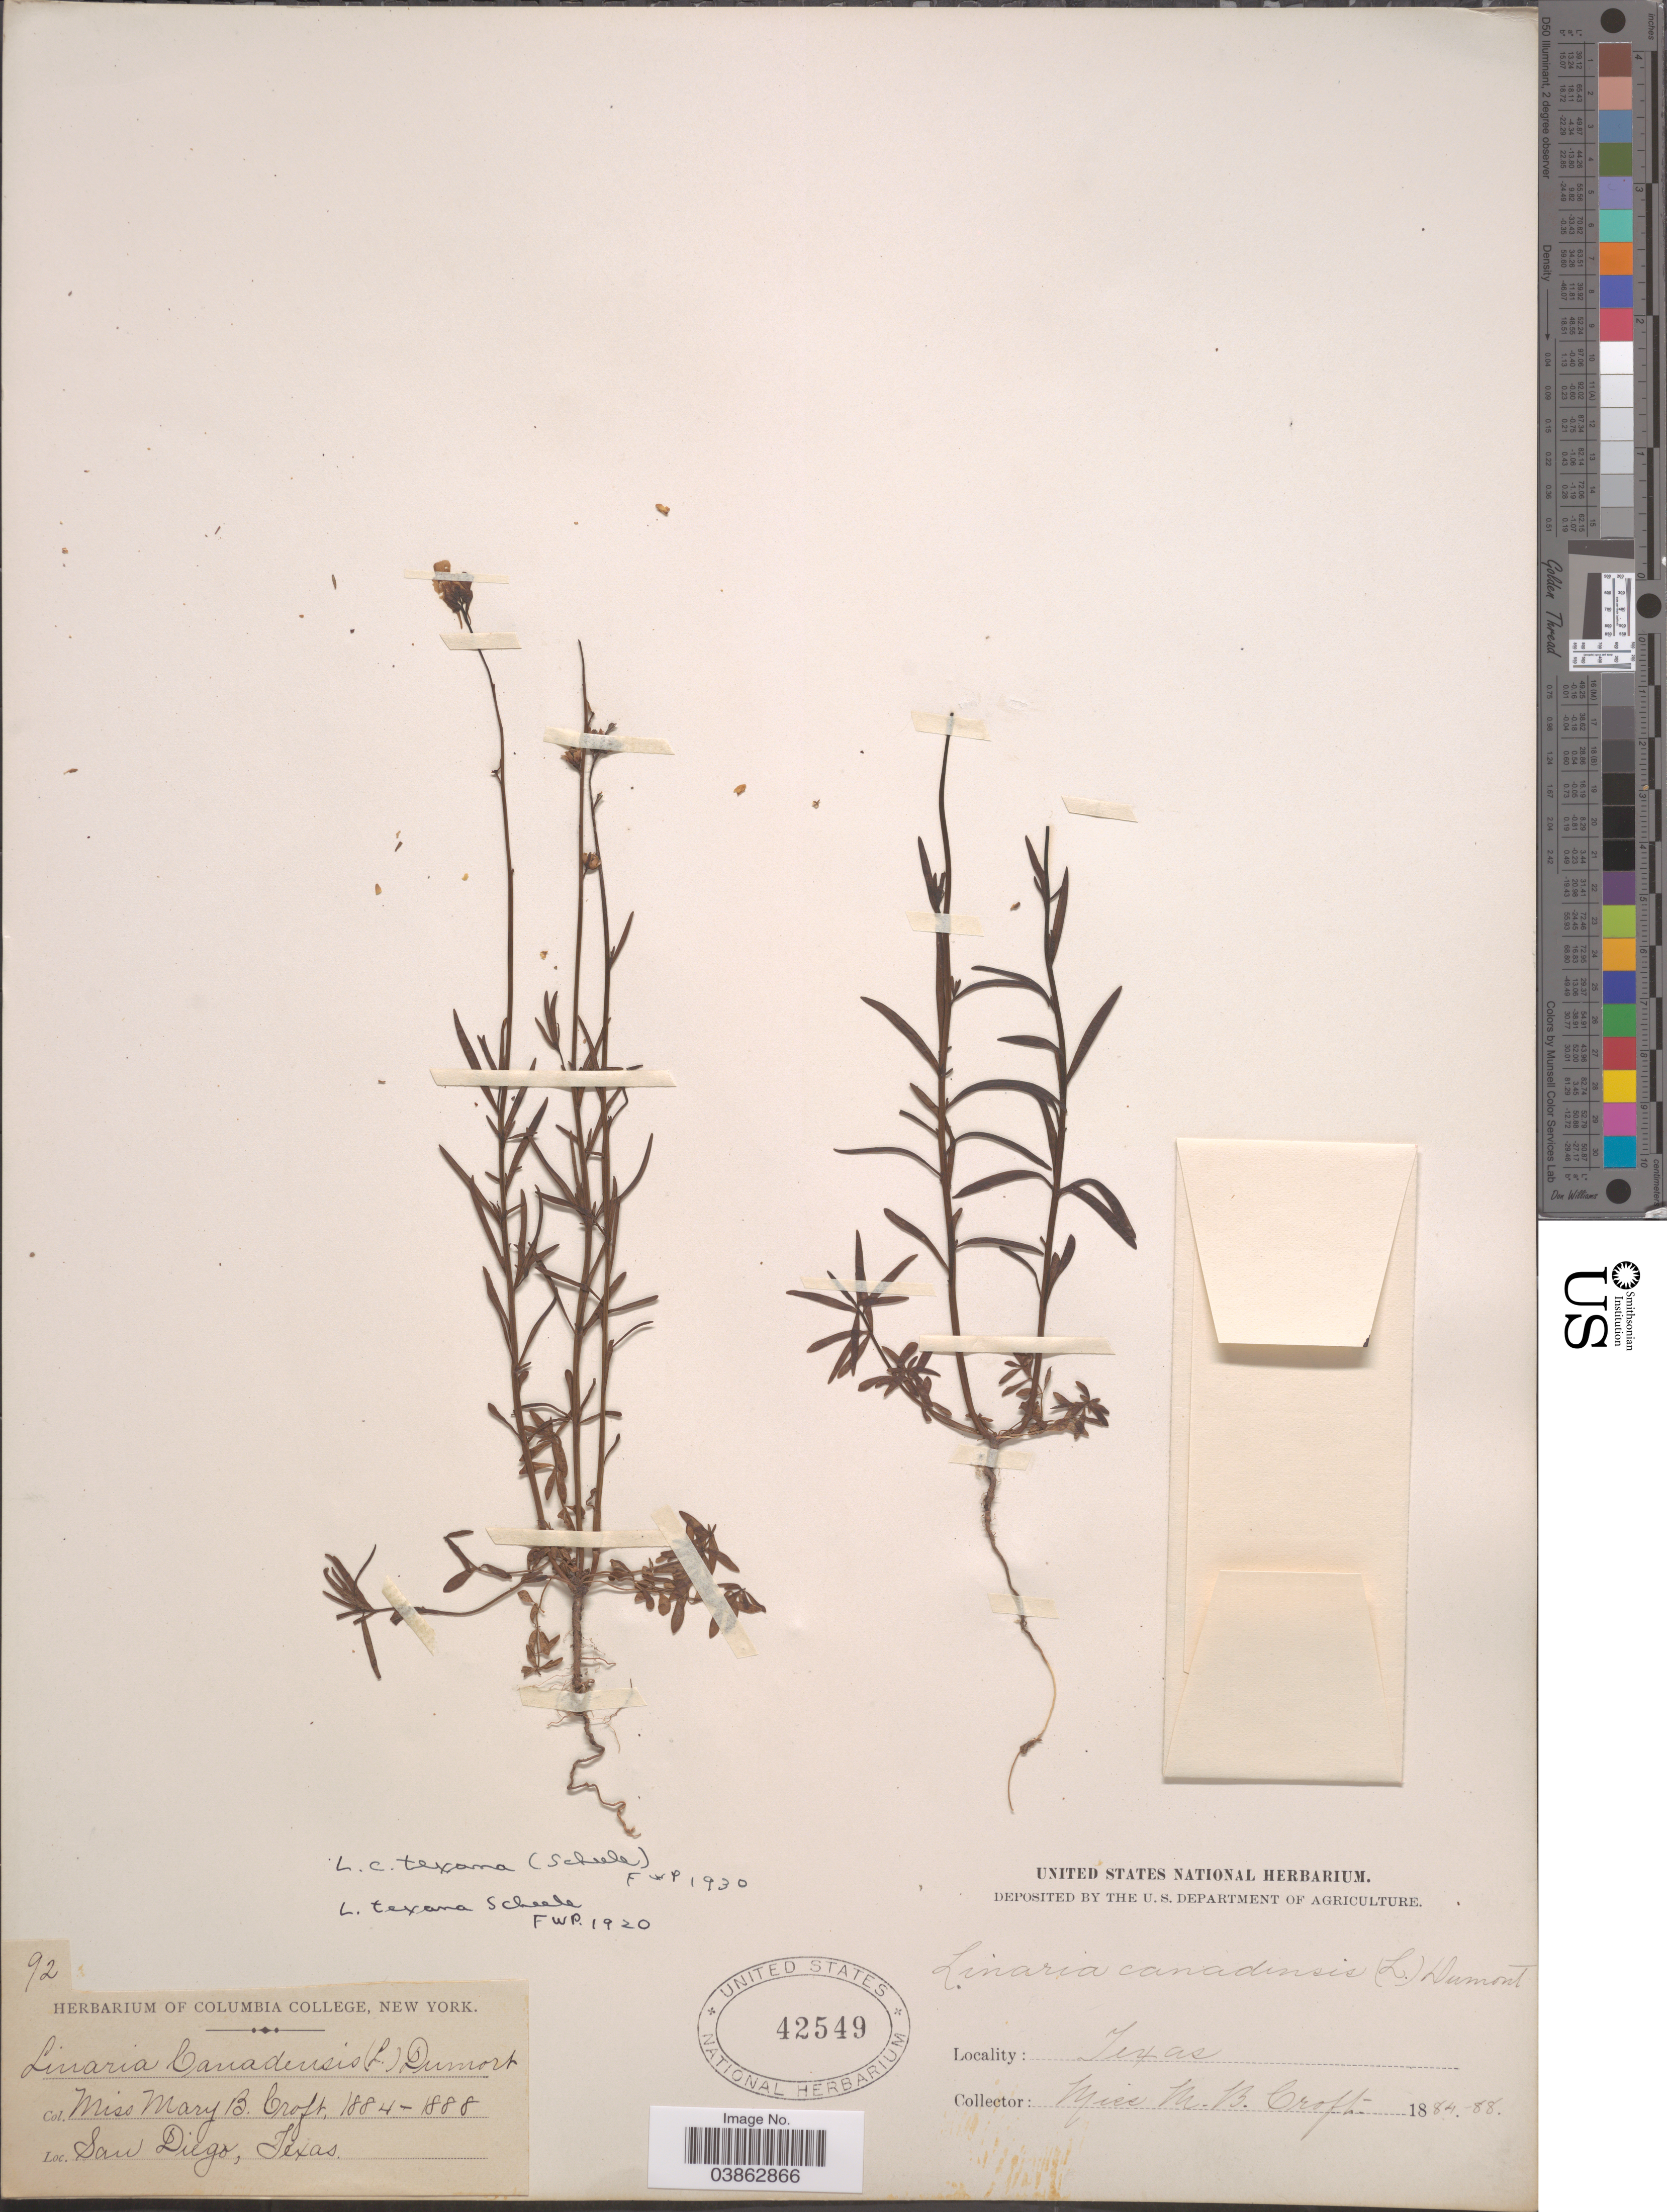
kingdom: Plantae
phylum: Tracheophyta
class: Magnoliopsida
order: Lamiales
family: Plantaginaceae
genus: Linaria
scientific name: Linaria texana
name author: Scheele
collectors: M. Croft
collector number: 92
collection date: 1884/1888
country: United States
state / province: Texas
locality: San Diego.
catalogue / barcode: US 42549